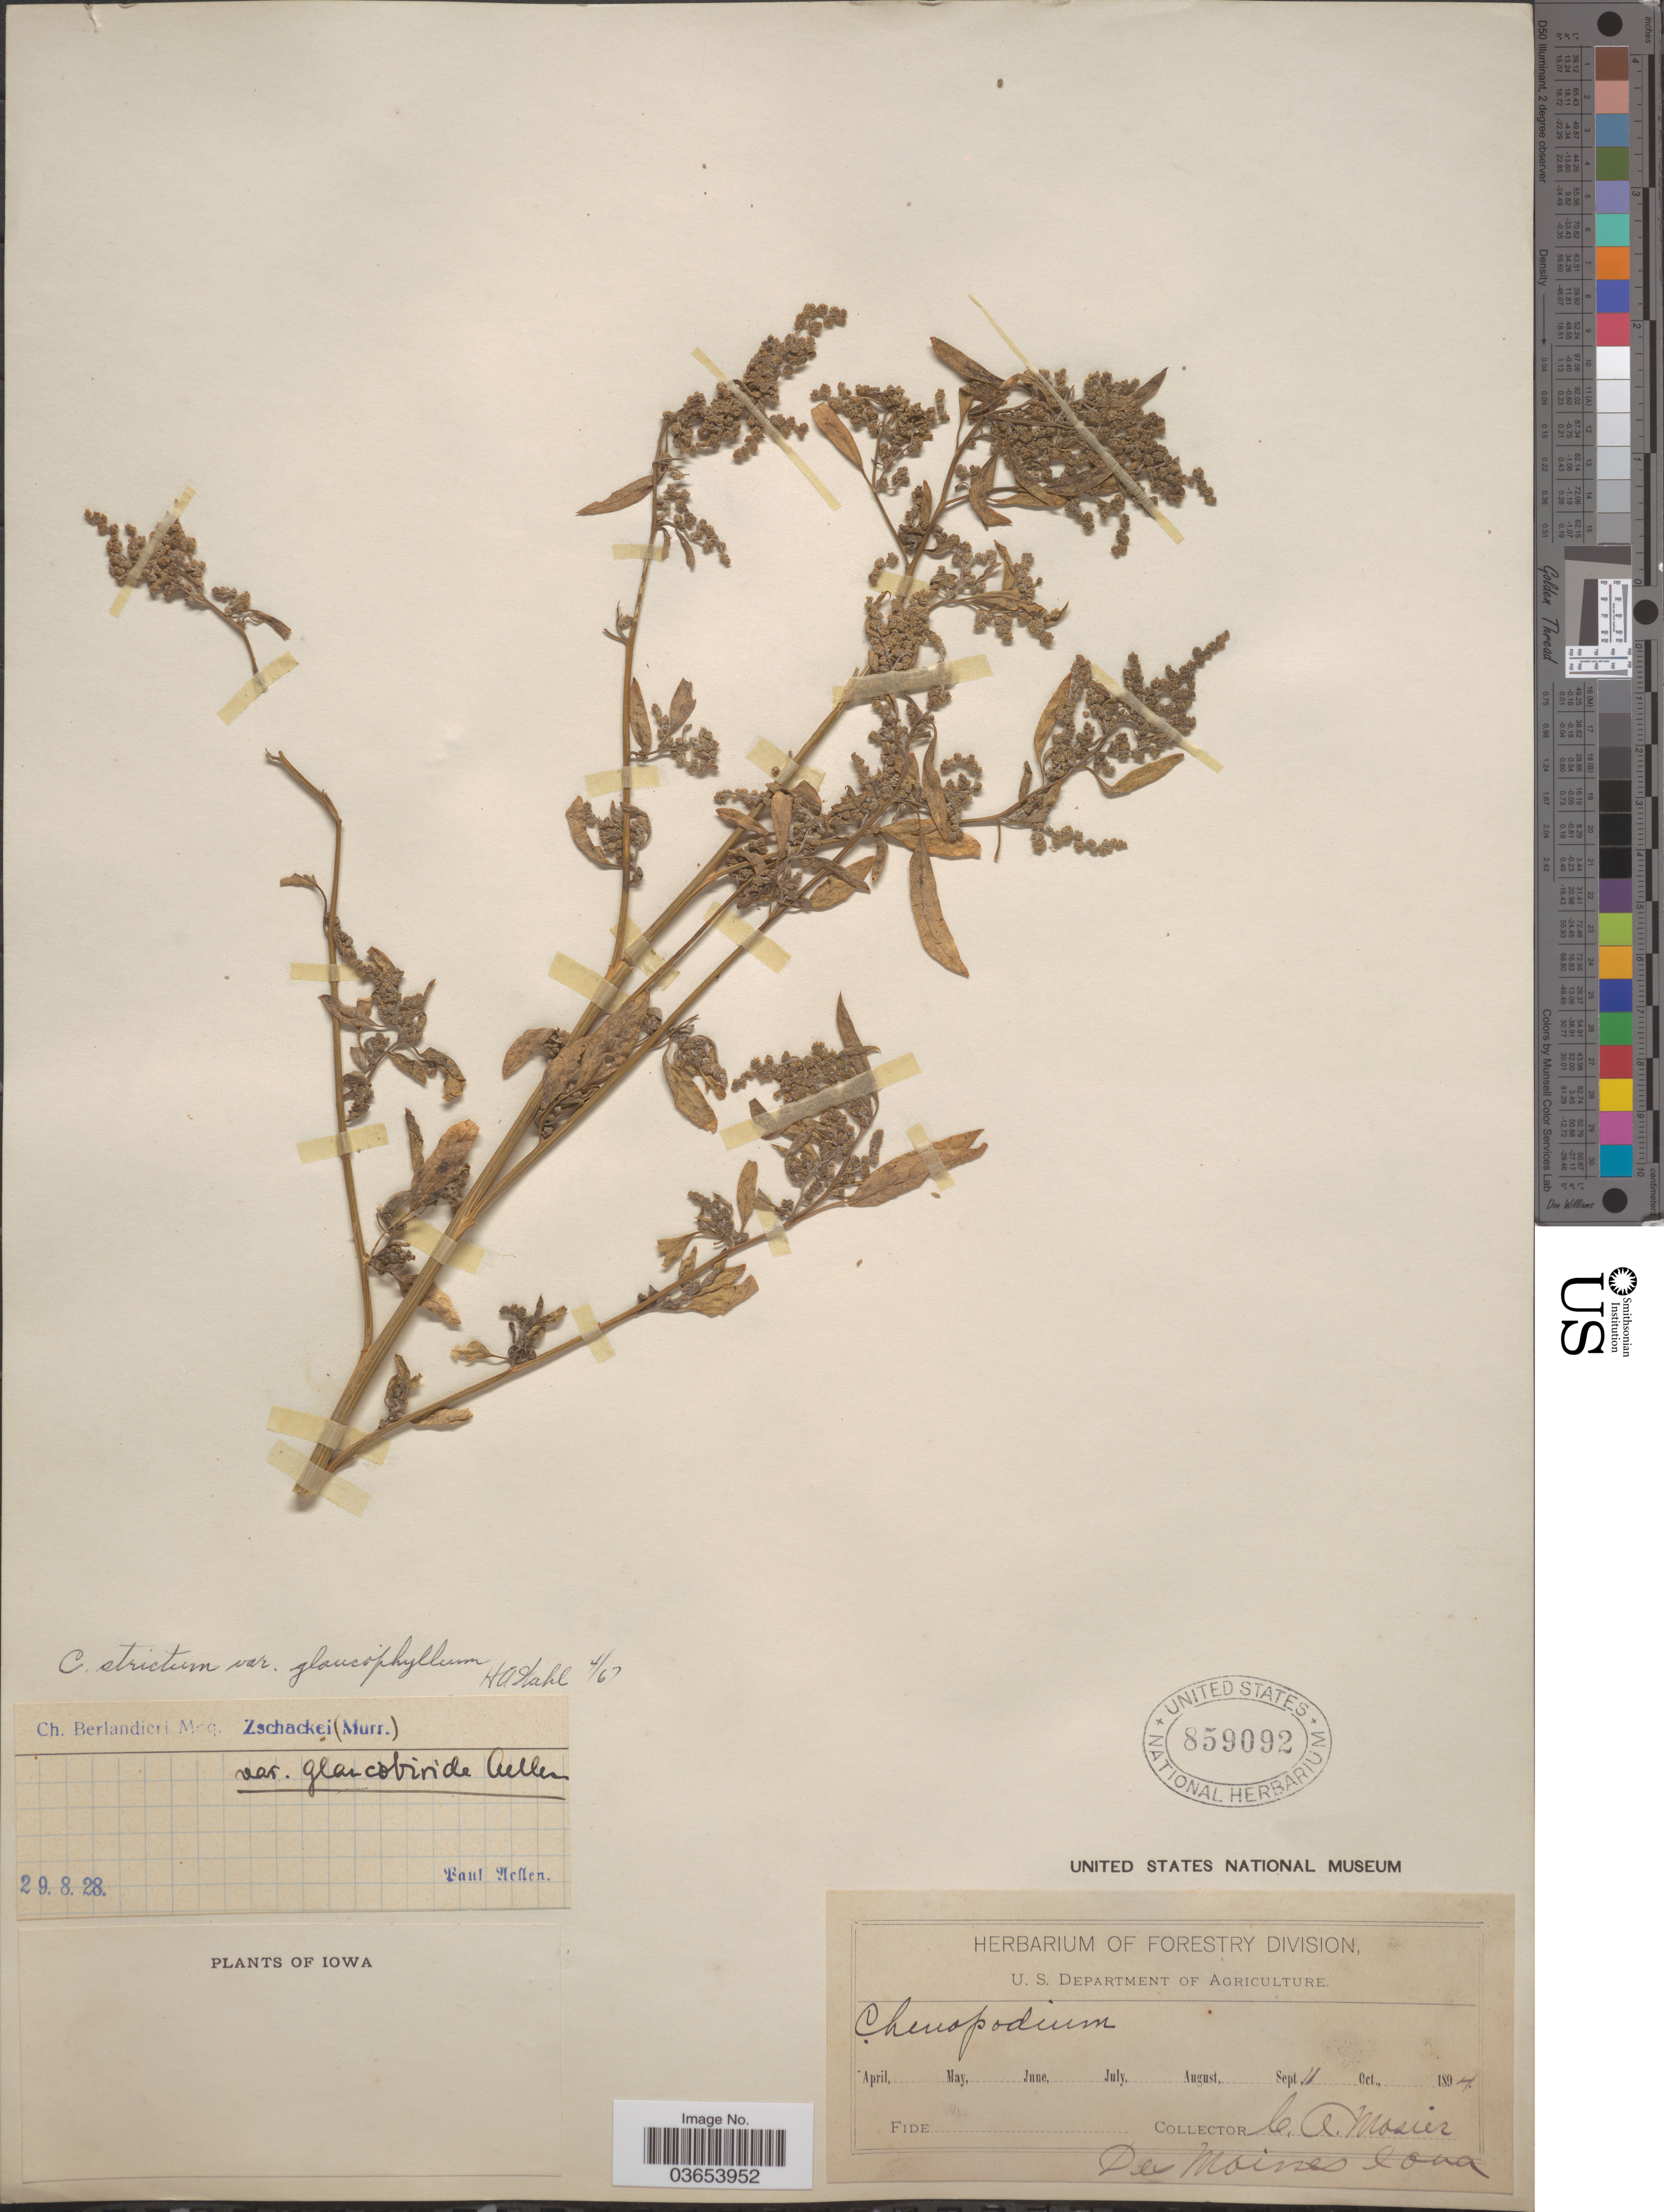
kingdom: Plantae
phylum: Tracheophyta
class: Magnoliopsida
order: Caryophyllales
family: Amaranthaceae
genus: Chenopodium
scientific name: Chenopodium striatum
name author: (Krasan) Murr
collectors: C. A. Mosier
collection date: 1894-09-11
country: United States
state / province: Iowa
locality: Des Moises.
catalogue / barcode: US 859092